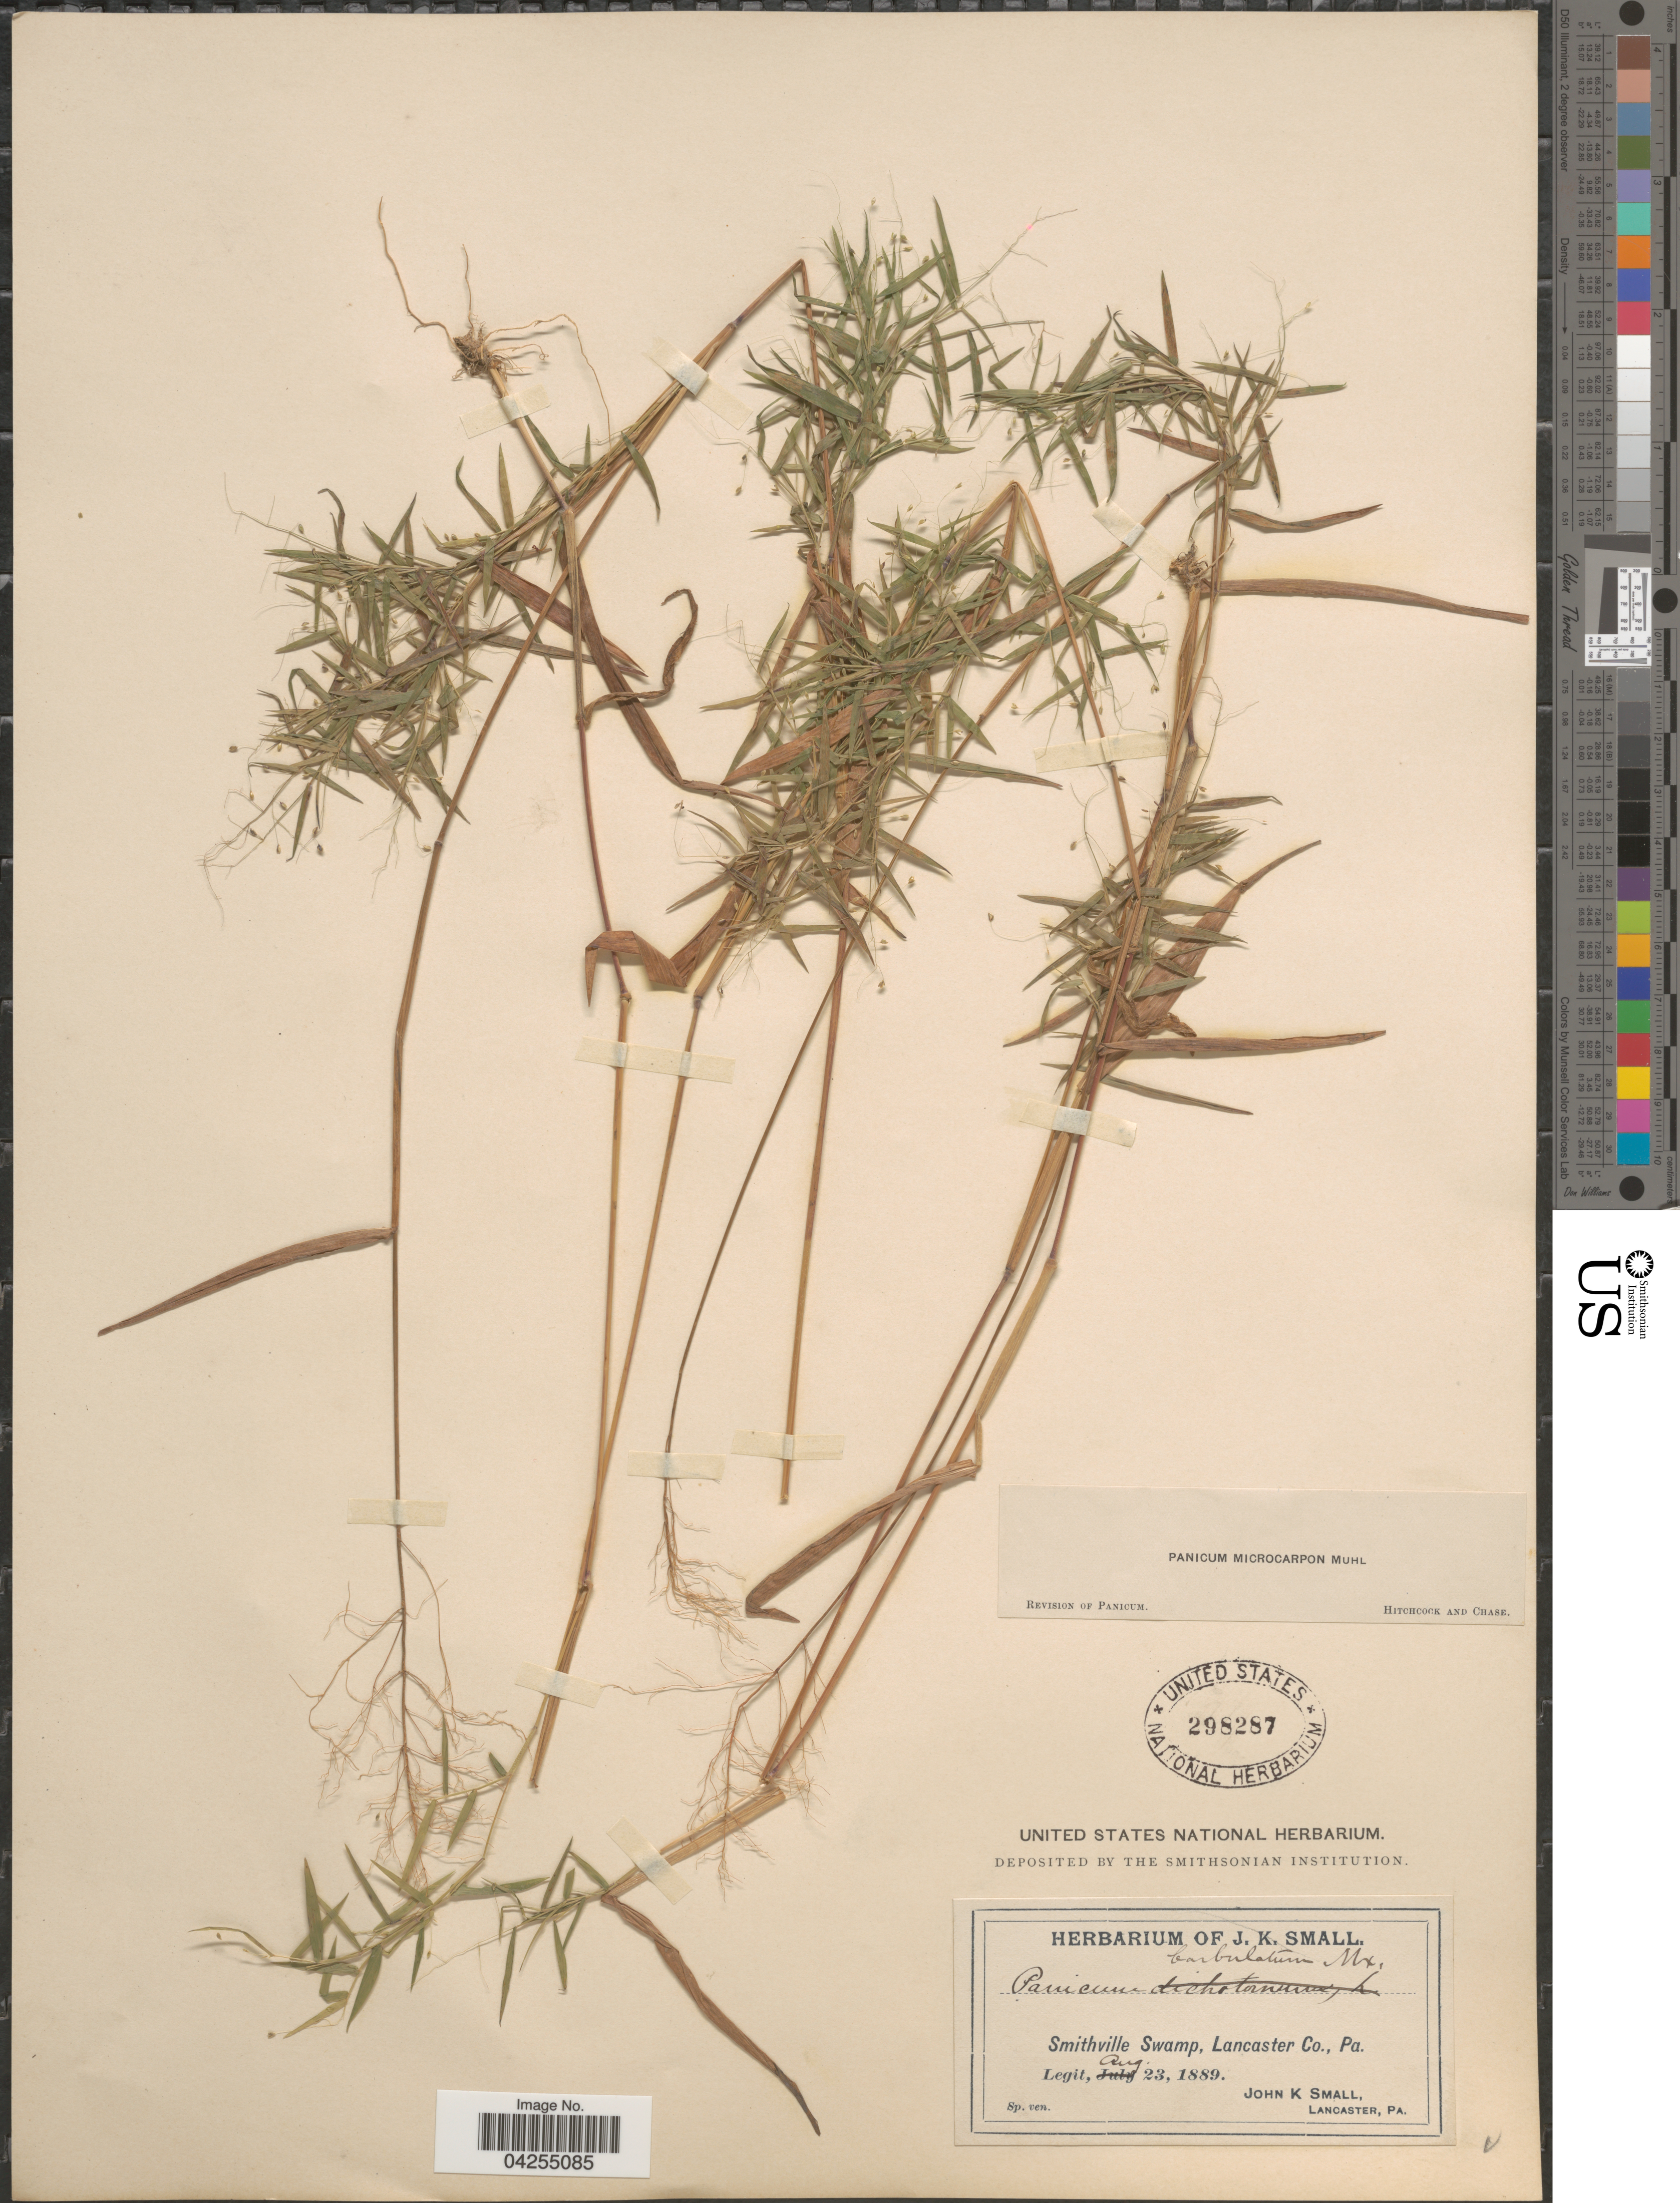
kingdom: Plantae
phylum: Tracheophyta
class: Liliopsida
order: Poales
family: Poaceae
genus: Dichanthelium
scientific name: Dichanthelium dichotomum var. dichotomum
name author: (L.) Gould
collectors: J. K. Small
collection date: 1889-08-23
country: United States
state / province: Pennsylvania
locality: Smithville Swamp, Lancaster Co.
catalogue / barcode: US 298287